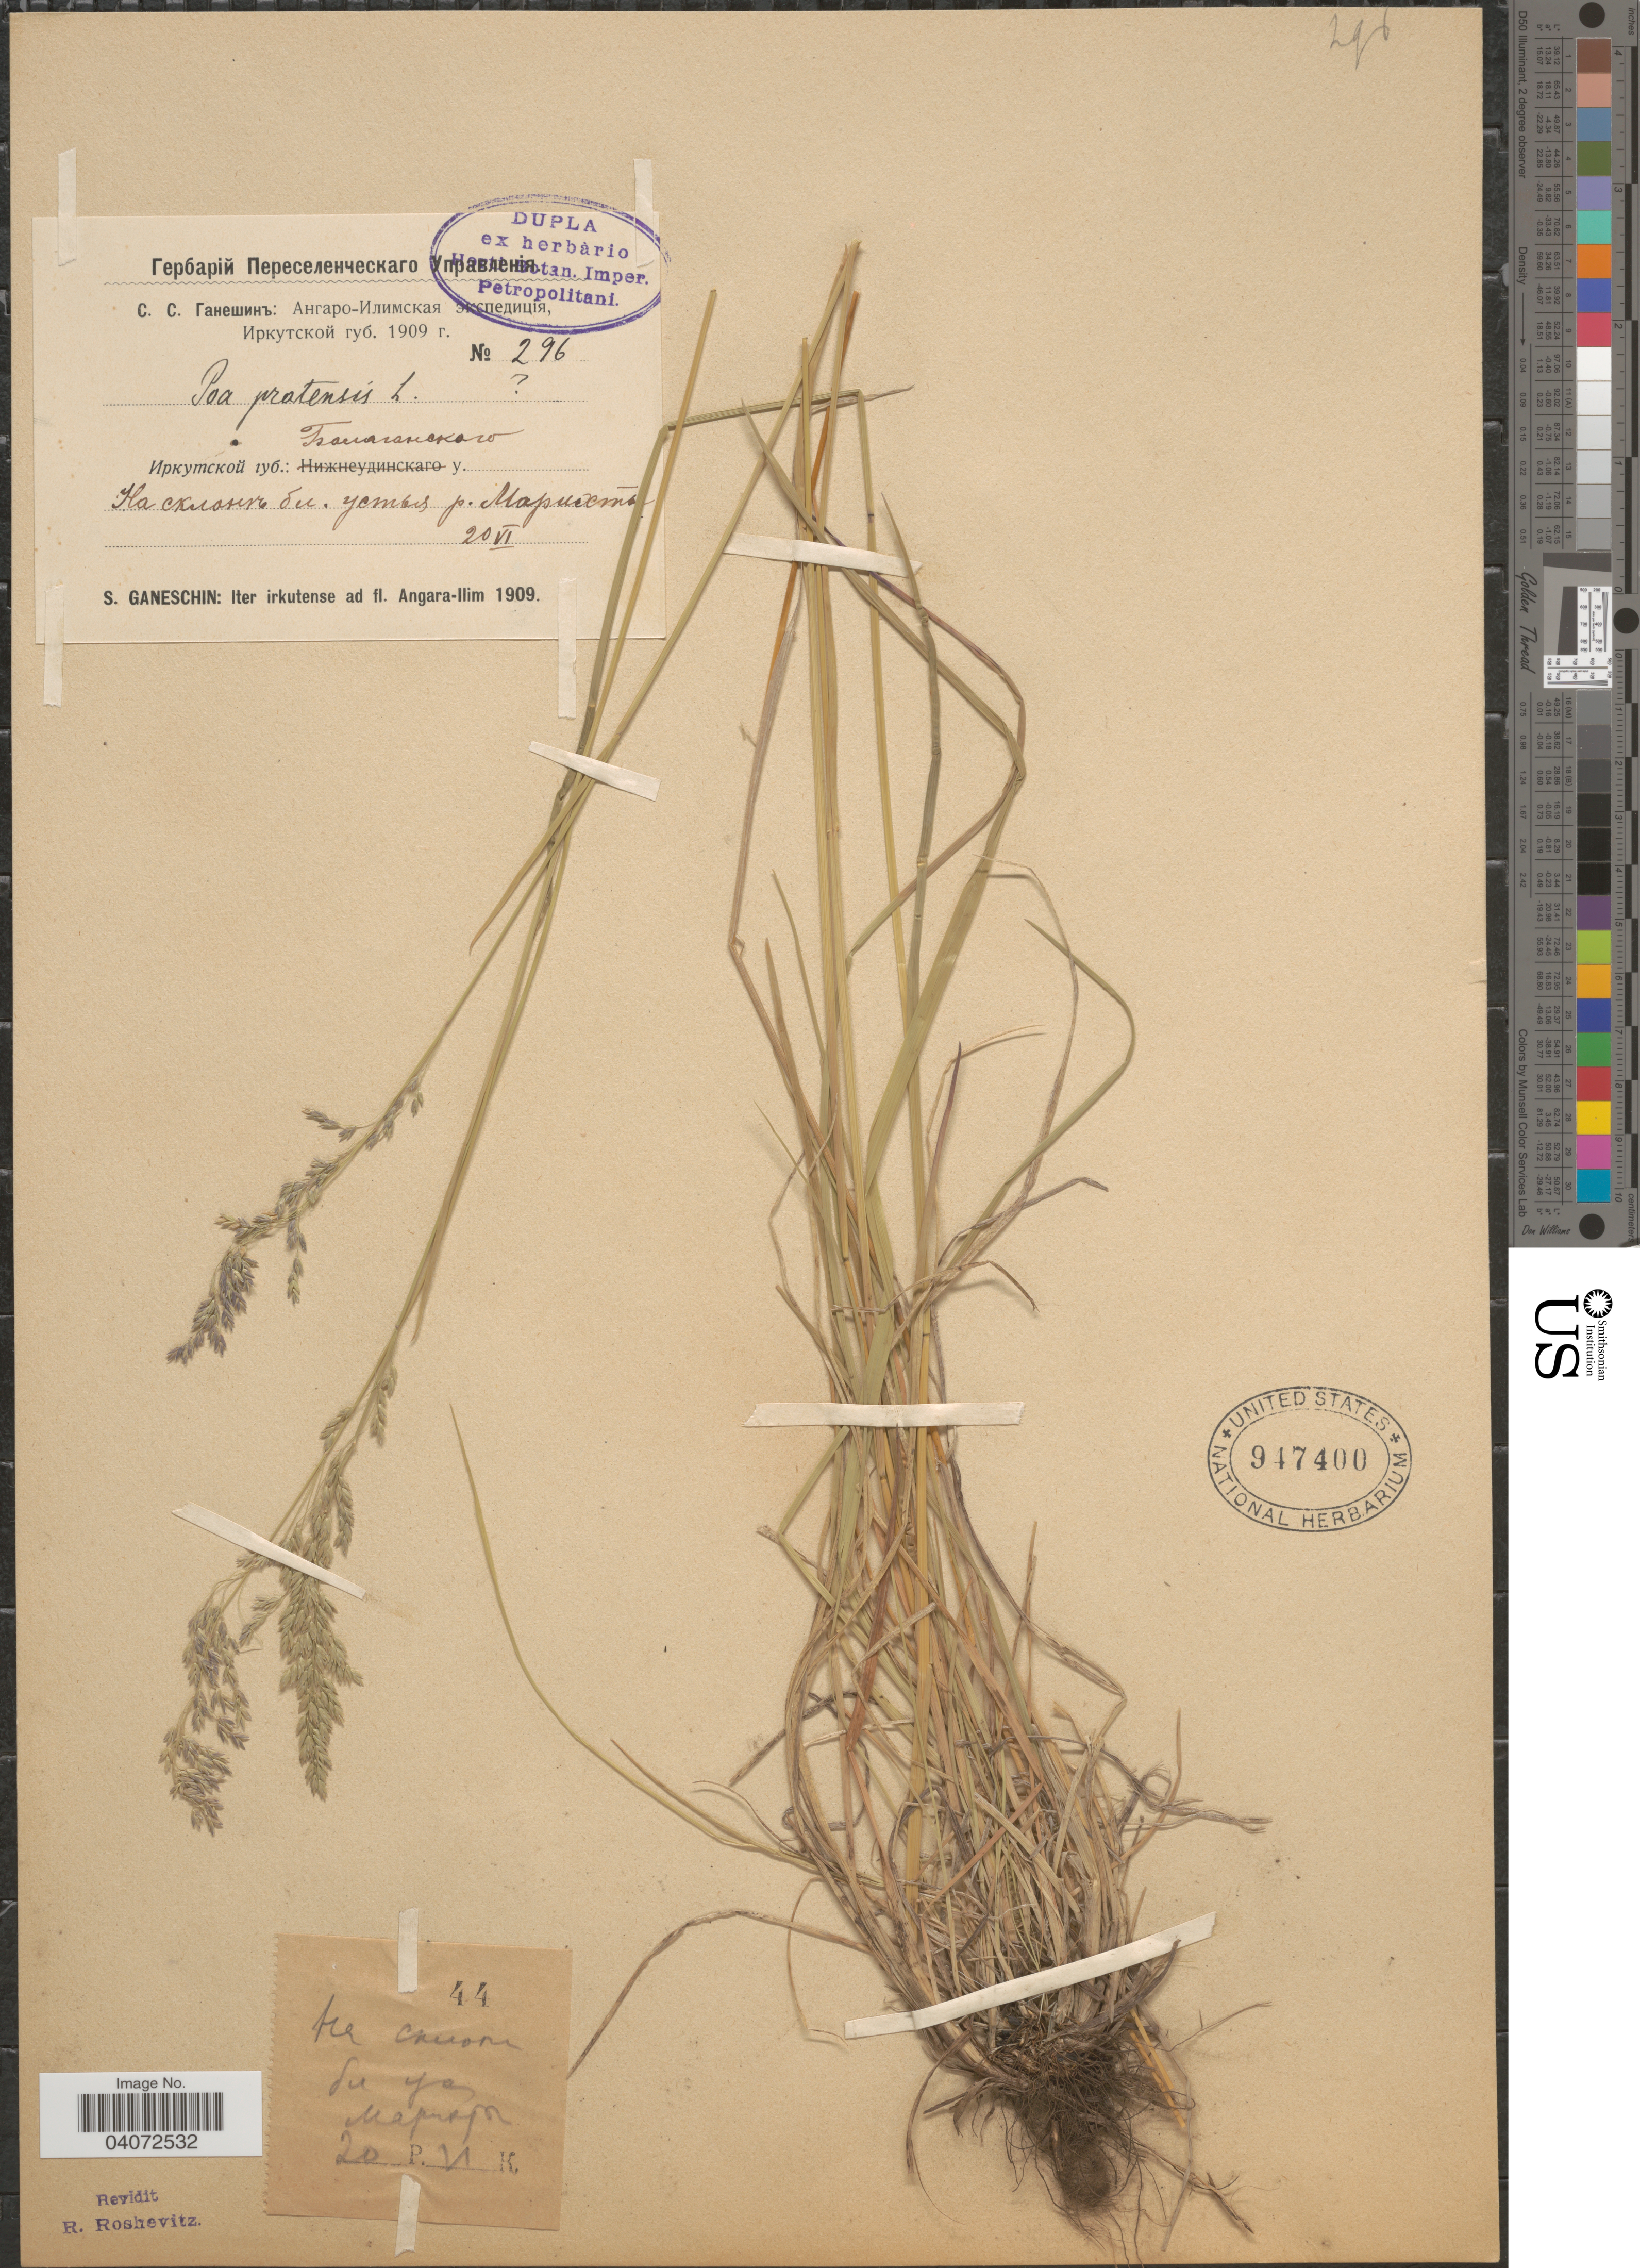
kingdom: Plantae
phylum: Tracheophyta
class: Liliopsida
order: Poales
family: Poaceae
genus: Poa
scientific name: Poa pratensis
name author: L.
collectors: S. Ganeschin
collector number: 296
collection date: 1909-06-20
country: Russian Federation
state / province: Irkutsk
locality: Iter irkutense ad fl. Angara-llim. Near mouth of river Marikhta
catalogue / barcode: US 947400